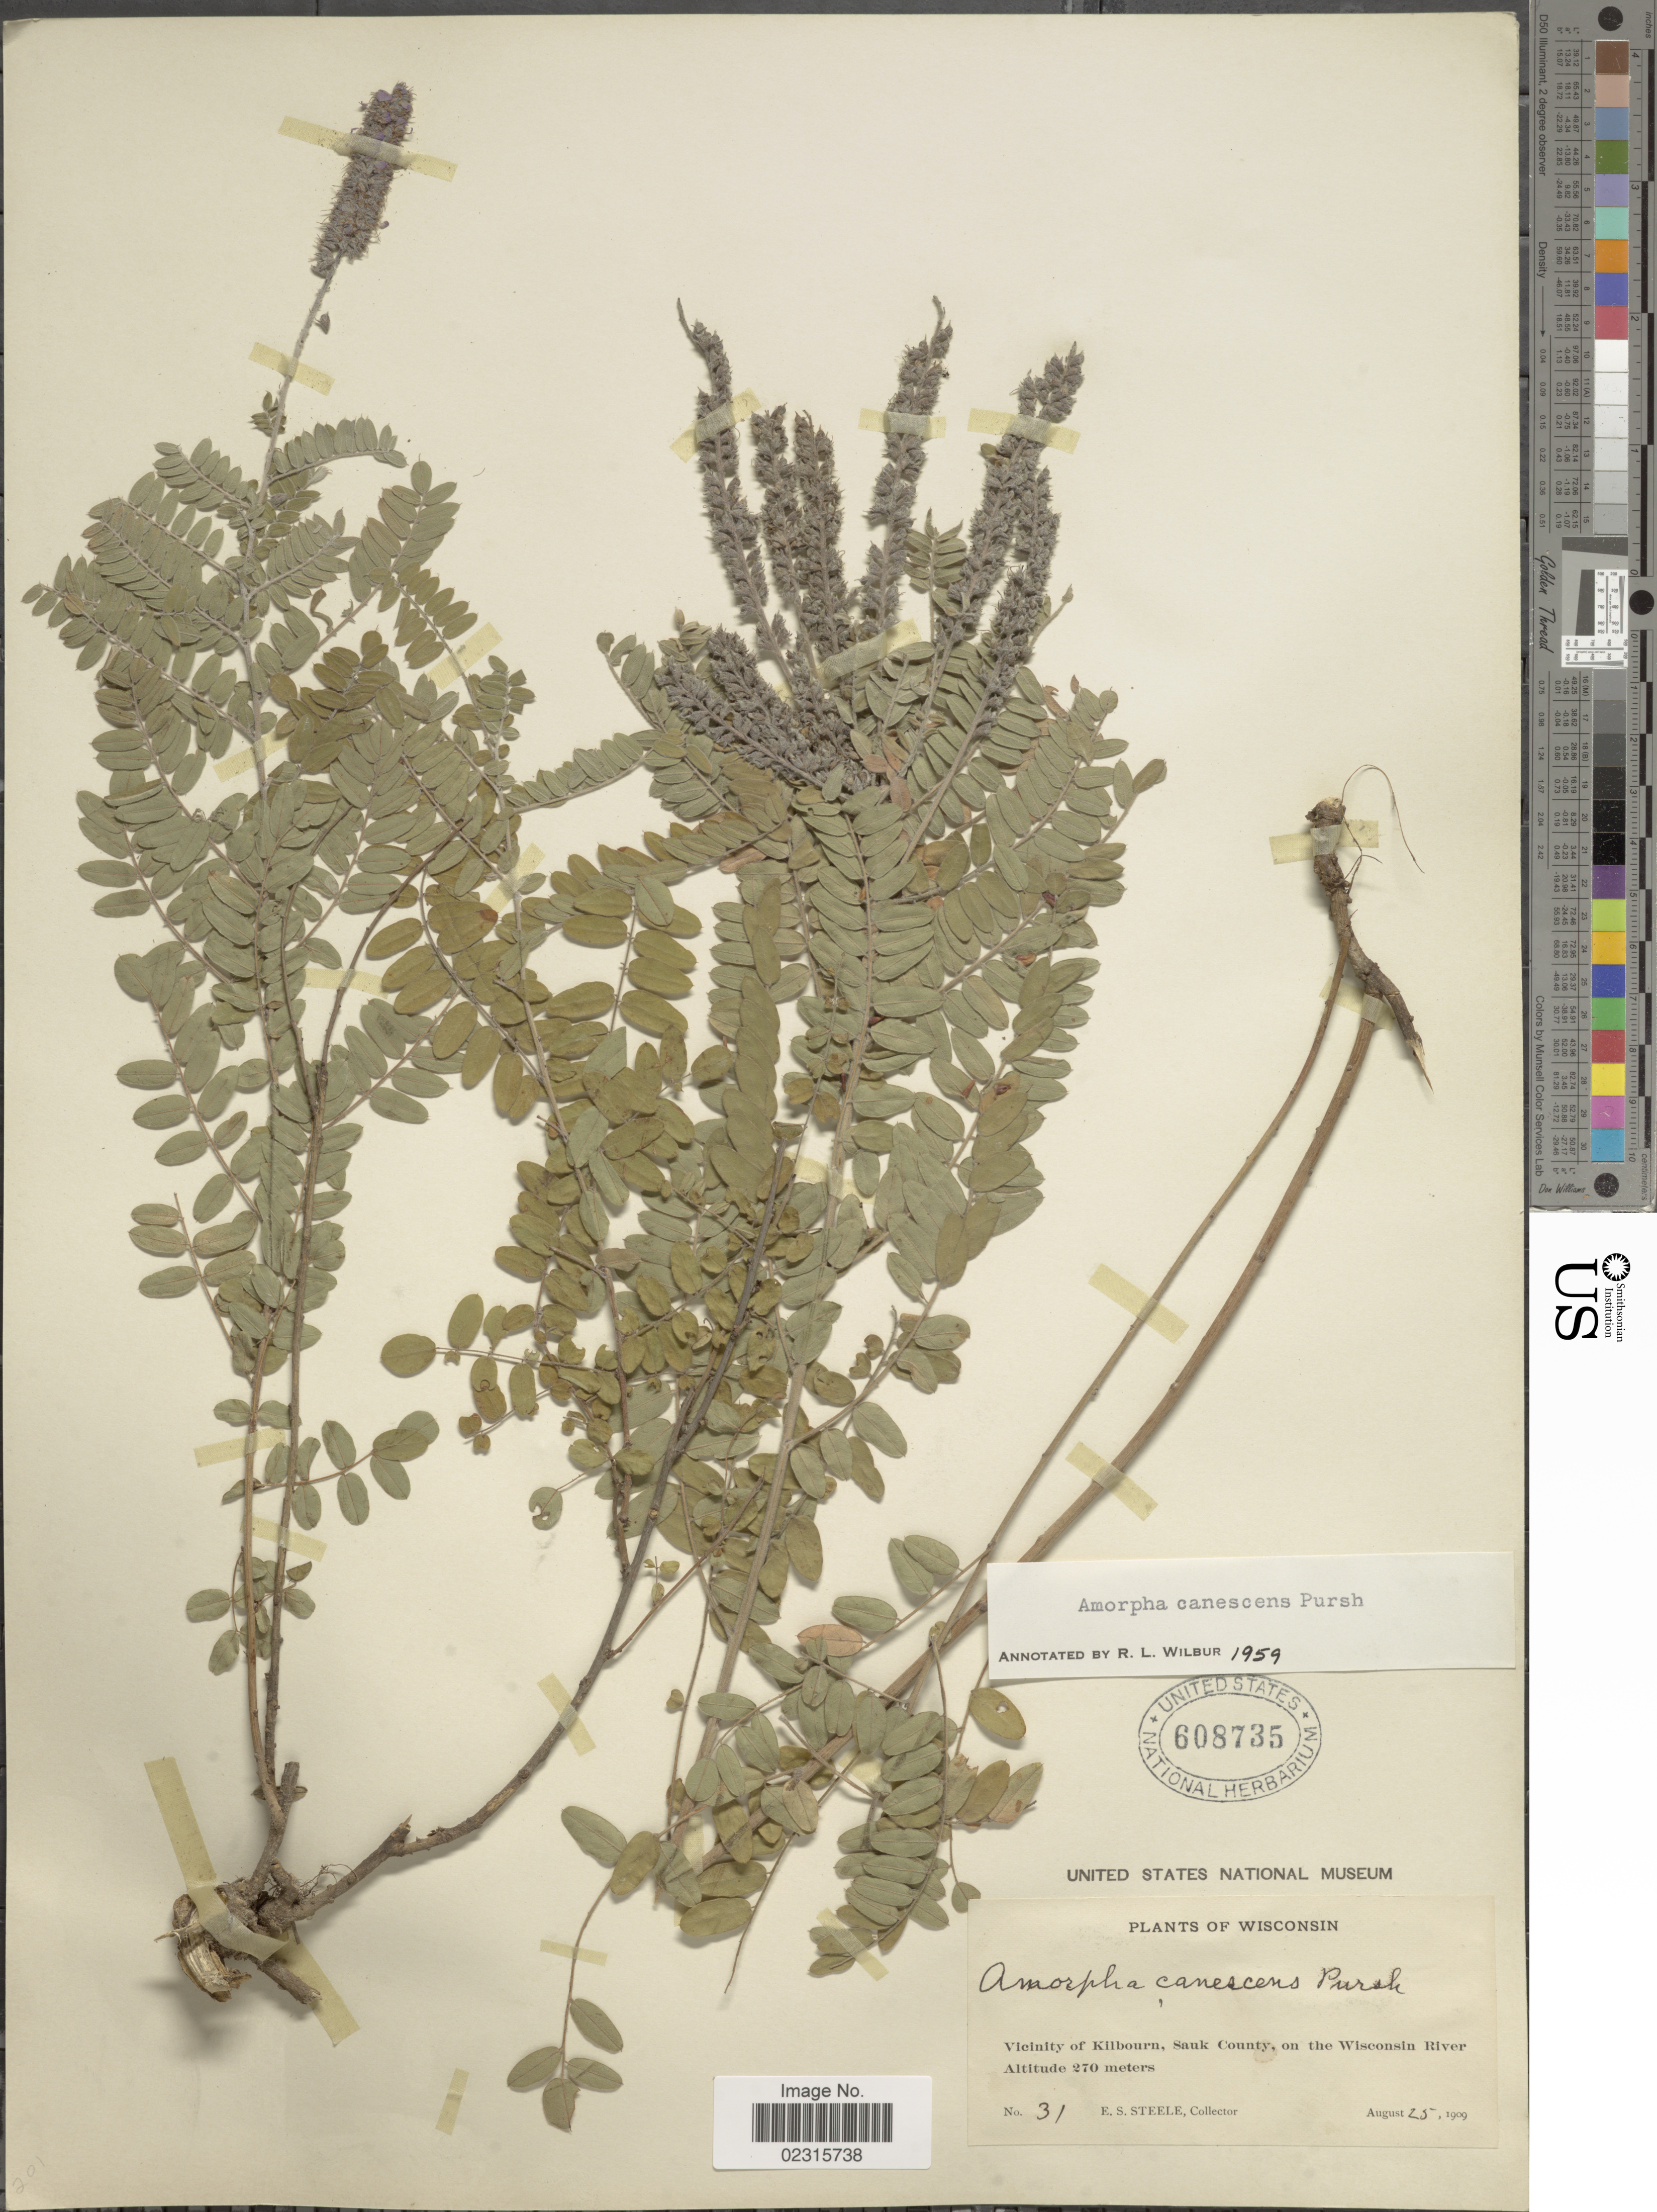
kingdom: Plantae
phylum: Tracheophyta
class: Magnoliopsida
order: Fabales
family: Fabaceae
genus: Amorpha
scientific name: Amorpha canescens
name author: Pursh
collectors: E. Steele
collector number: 31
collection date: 1909-08-25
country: United States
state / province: Wisconsin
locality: Vicinity of Killbourn, Sauk County, on the Wisconsin River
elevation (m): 270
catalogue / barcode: US 608735